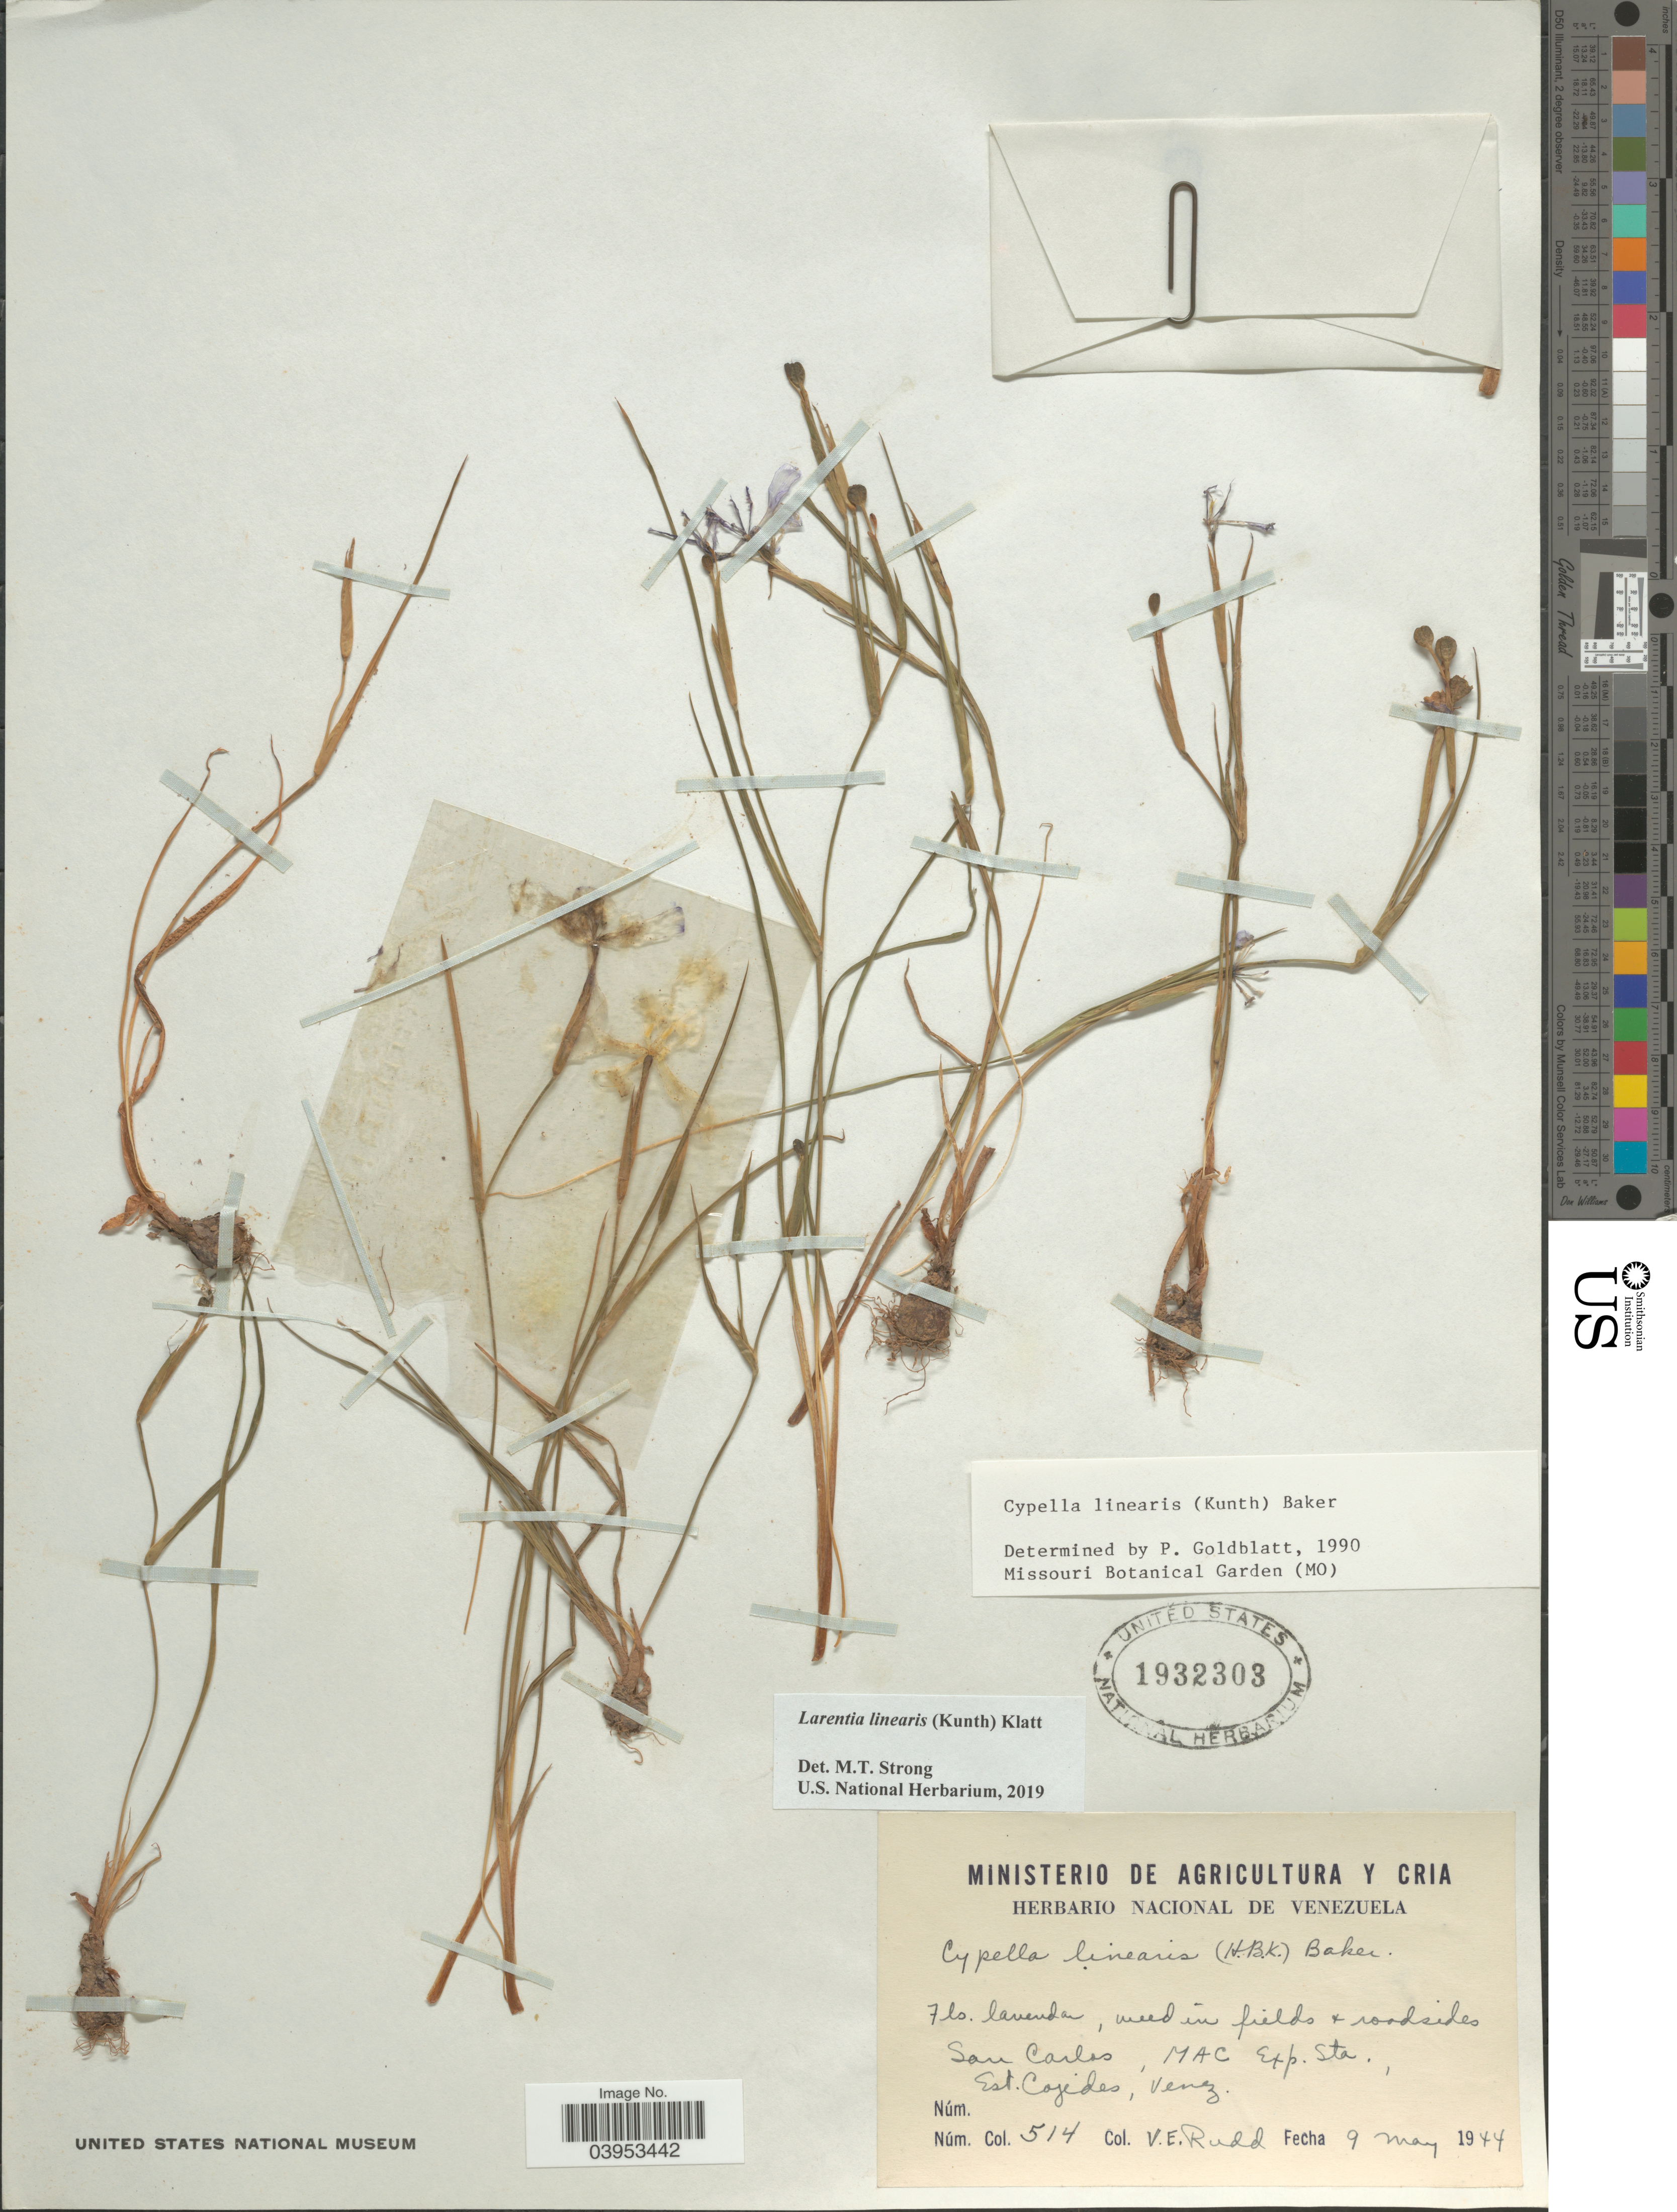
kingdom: Plantae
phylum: Tracheophyta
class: Liliopsida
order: Asparagales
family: Iridaceae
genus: Larentia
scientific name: Larentia linearis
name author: (Kunth) Klatt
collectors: V. E. Rudd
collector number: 514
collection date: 1944-05-09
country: Venezuela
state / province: Cojedes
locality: San Carlos, MAC Exp. Sta.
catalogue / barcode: US 1932303